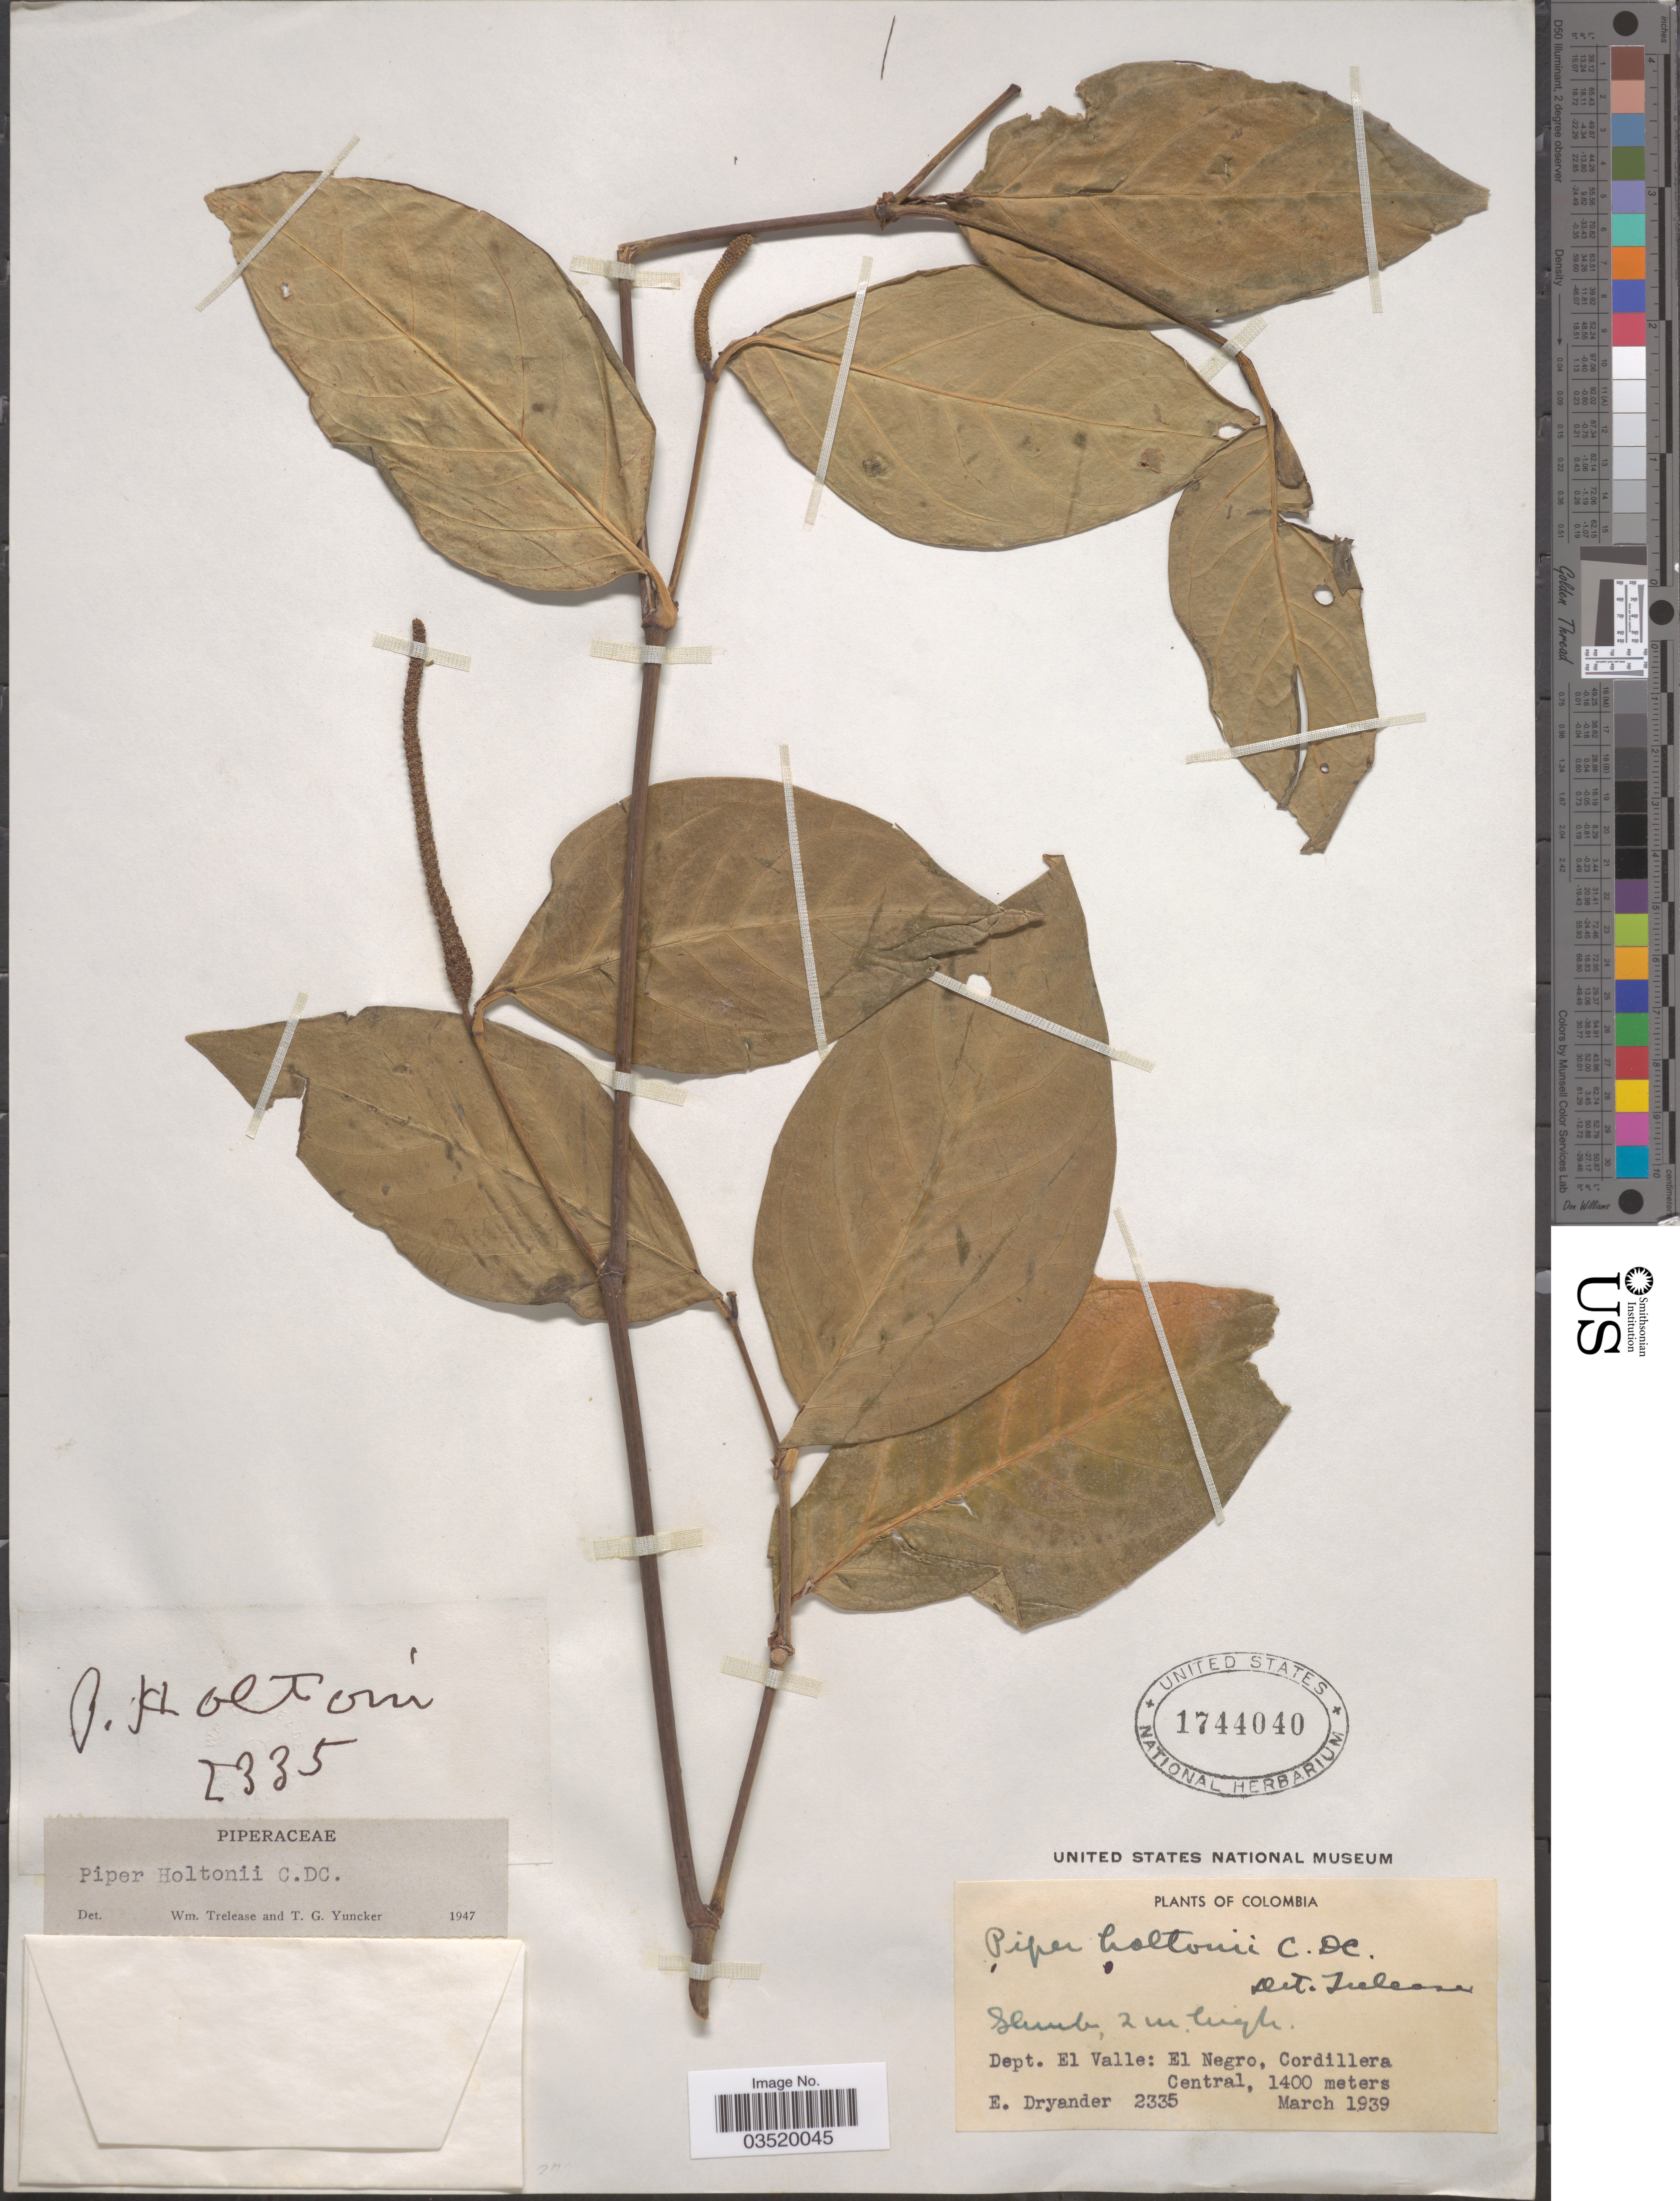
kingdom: Plantae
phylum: Tracheophyta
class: Magnoliopsida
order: Piperales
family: Piperaceae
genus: Piper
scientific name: Piper holtonii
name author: Trel.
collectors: E. Dryander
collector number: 2335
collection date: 1939-03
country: Colombia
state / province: Valle del Cauca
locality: Dept. El Valle: El Negro, Cordillera Central.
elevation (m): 1400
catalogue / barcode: US 1744040